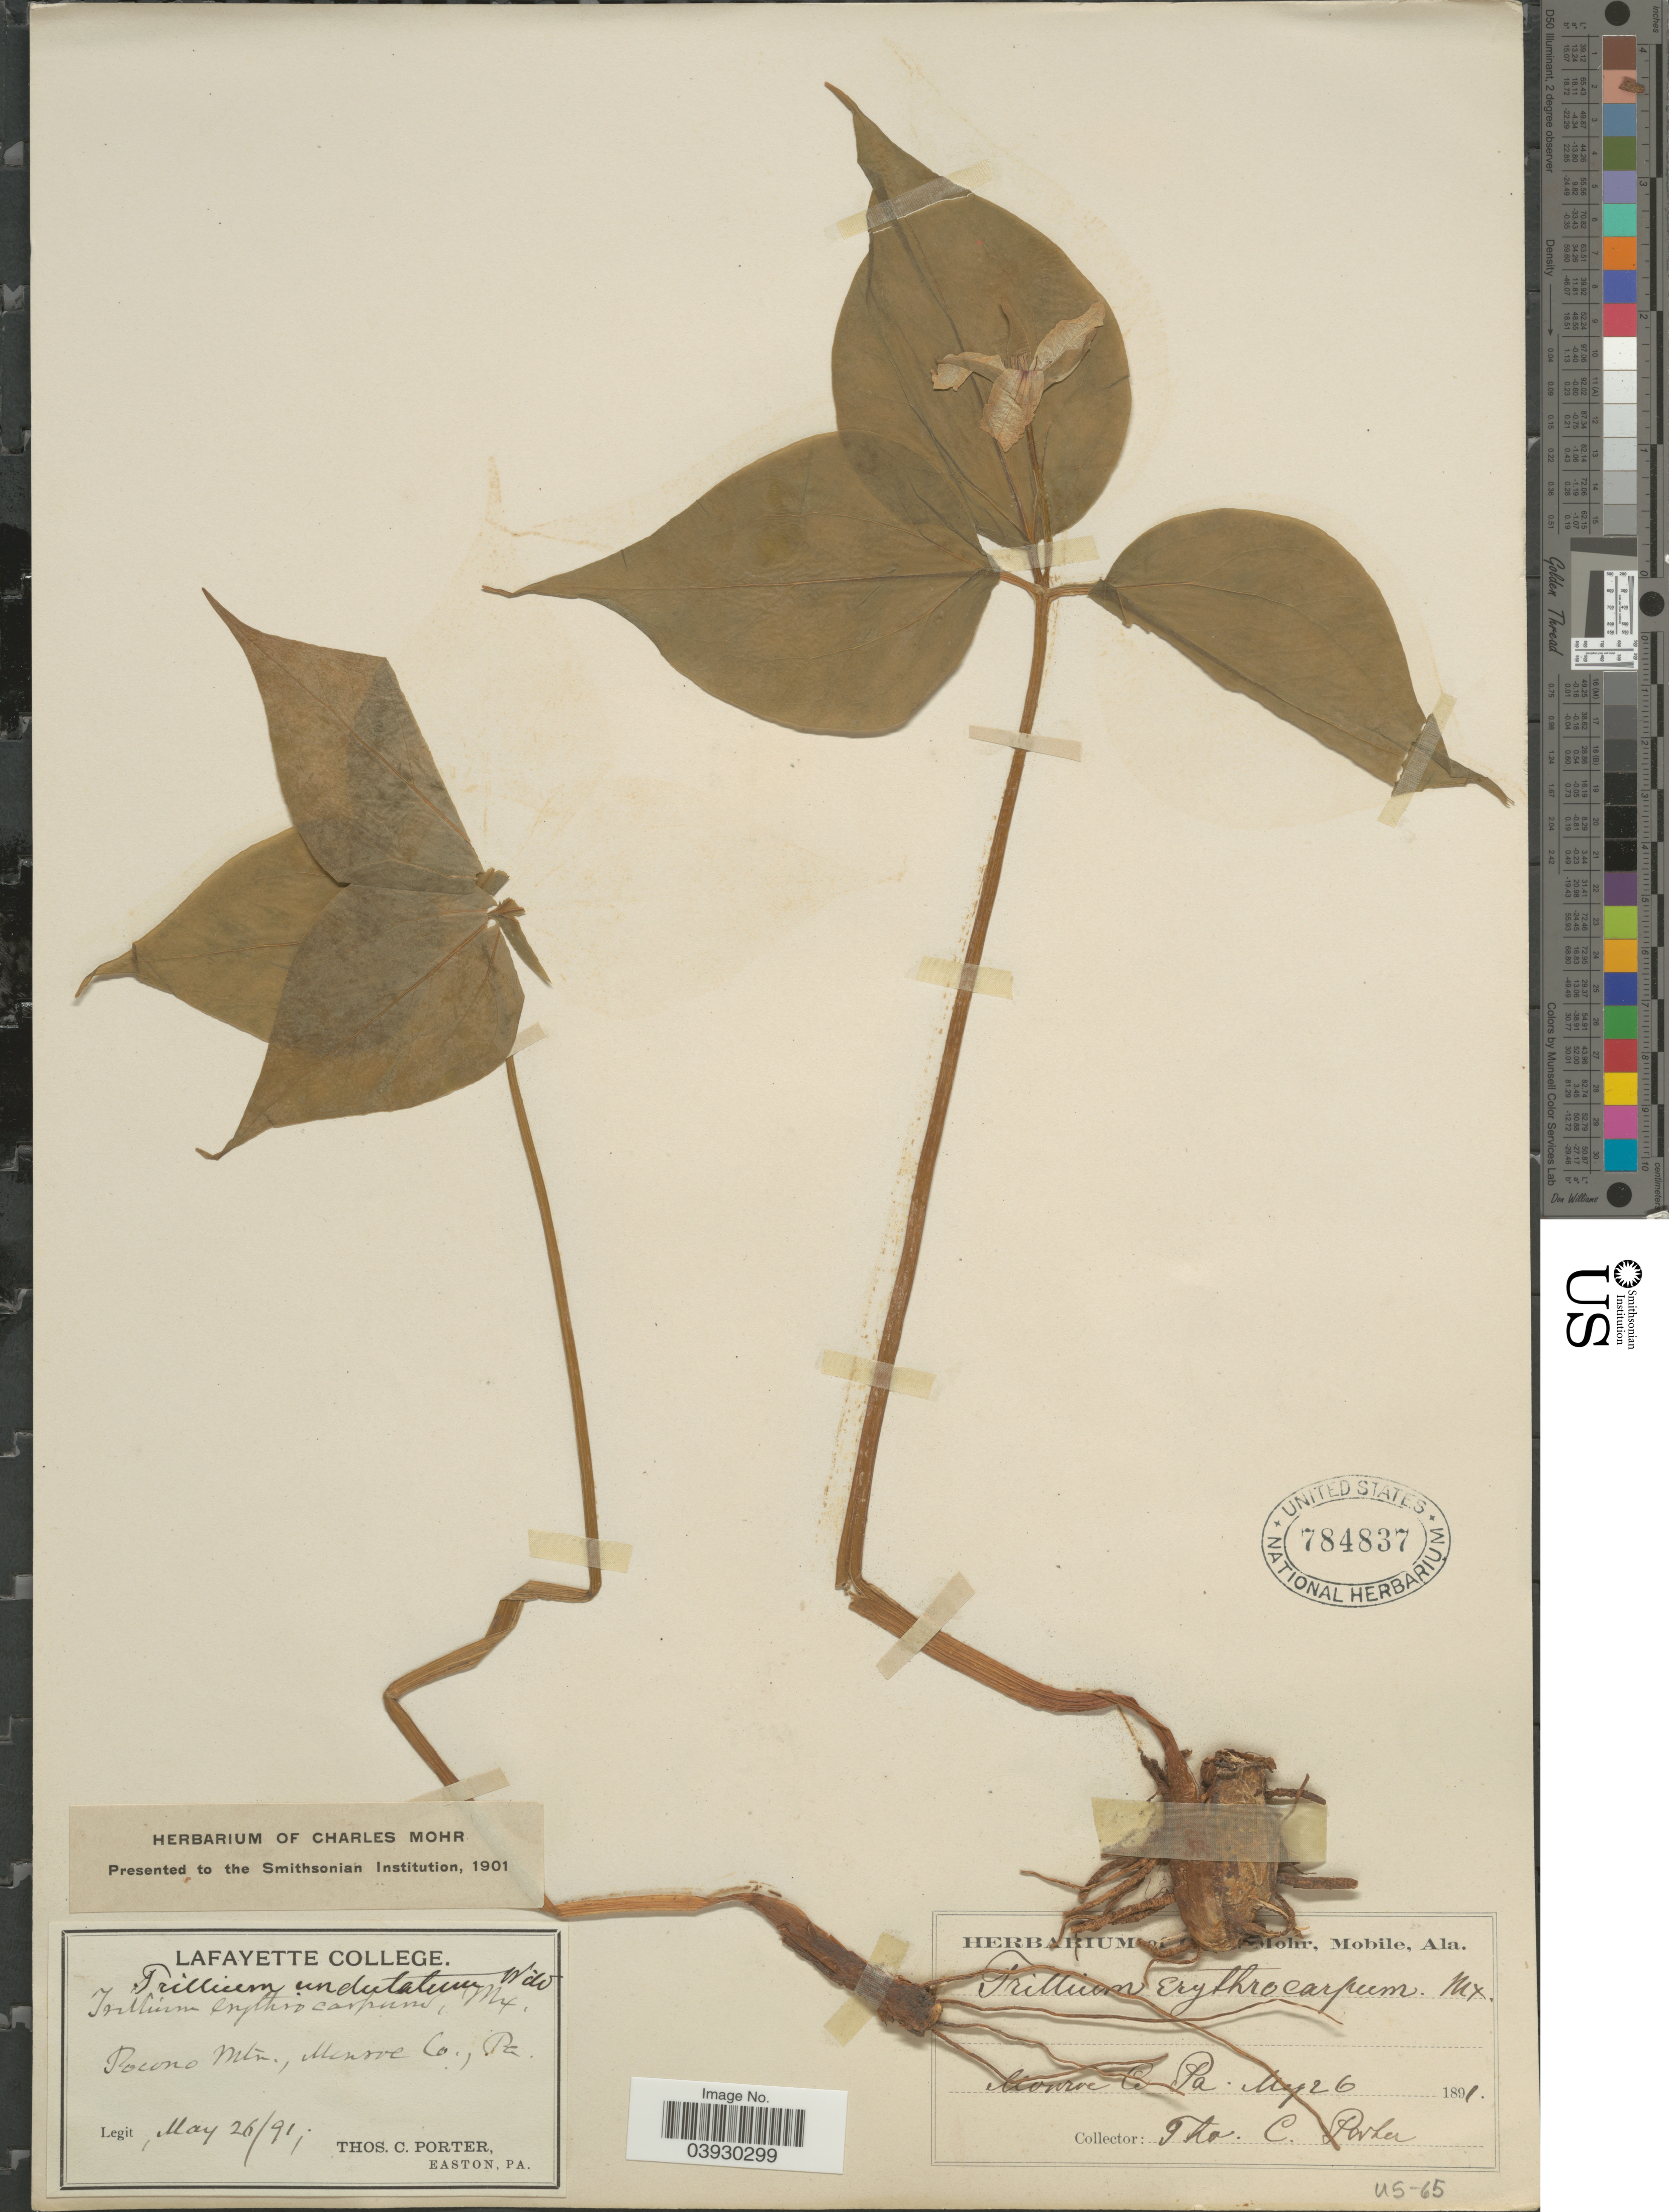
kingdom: Plantae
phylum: Tracheophyta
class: Liliopsida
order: Liliales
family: Melanthiaceae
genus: Trillium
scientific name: Trillium undulatum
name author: Willd.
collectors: T. Porter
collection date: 1891-05-26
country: United States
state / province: Pennsylvania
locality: Pocono Mtn., Monroe Co.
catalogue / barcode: US 784837